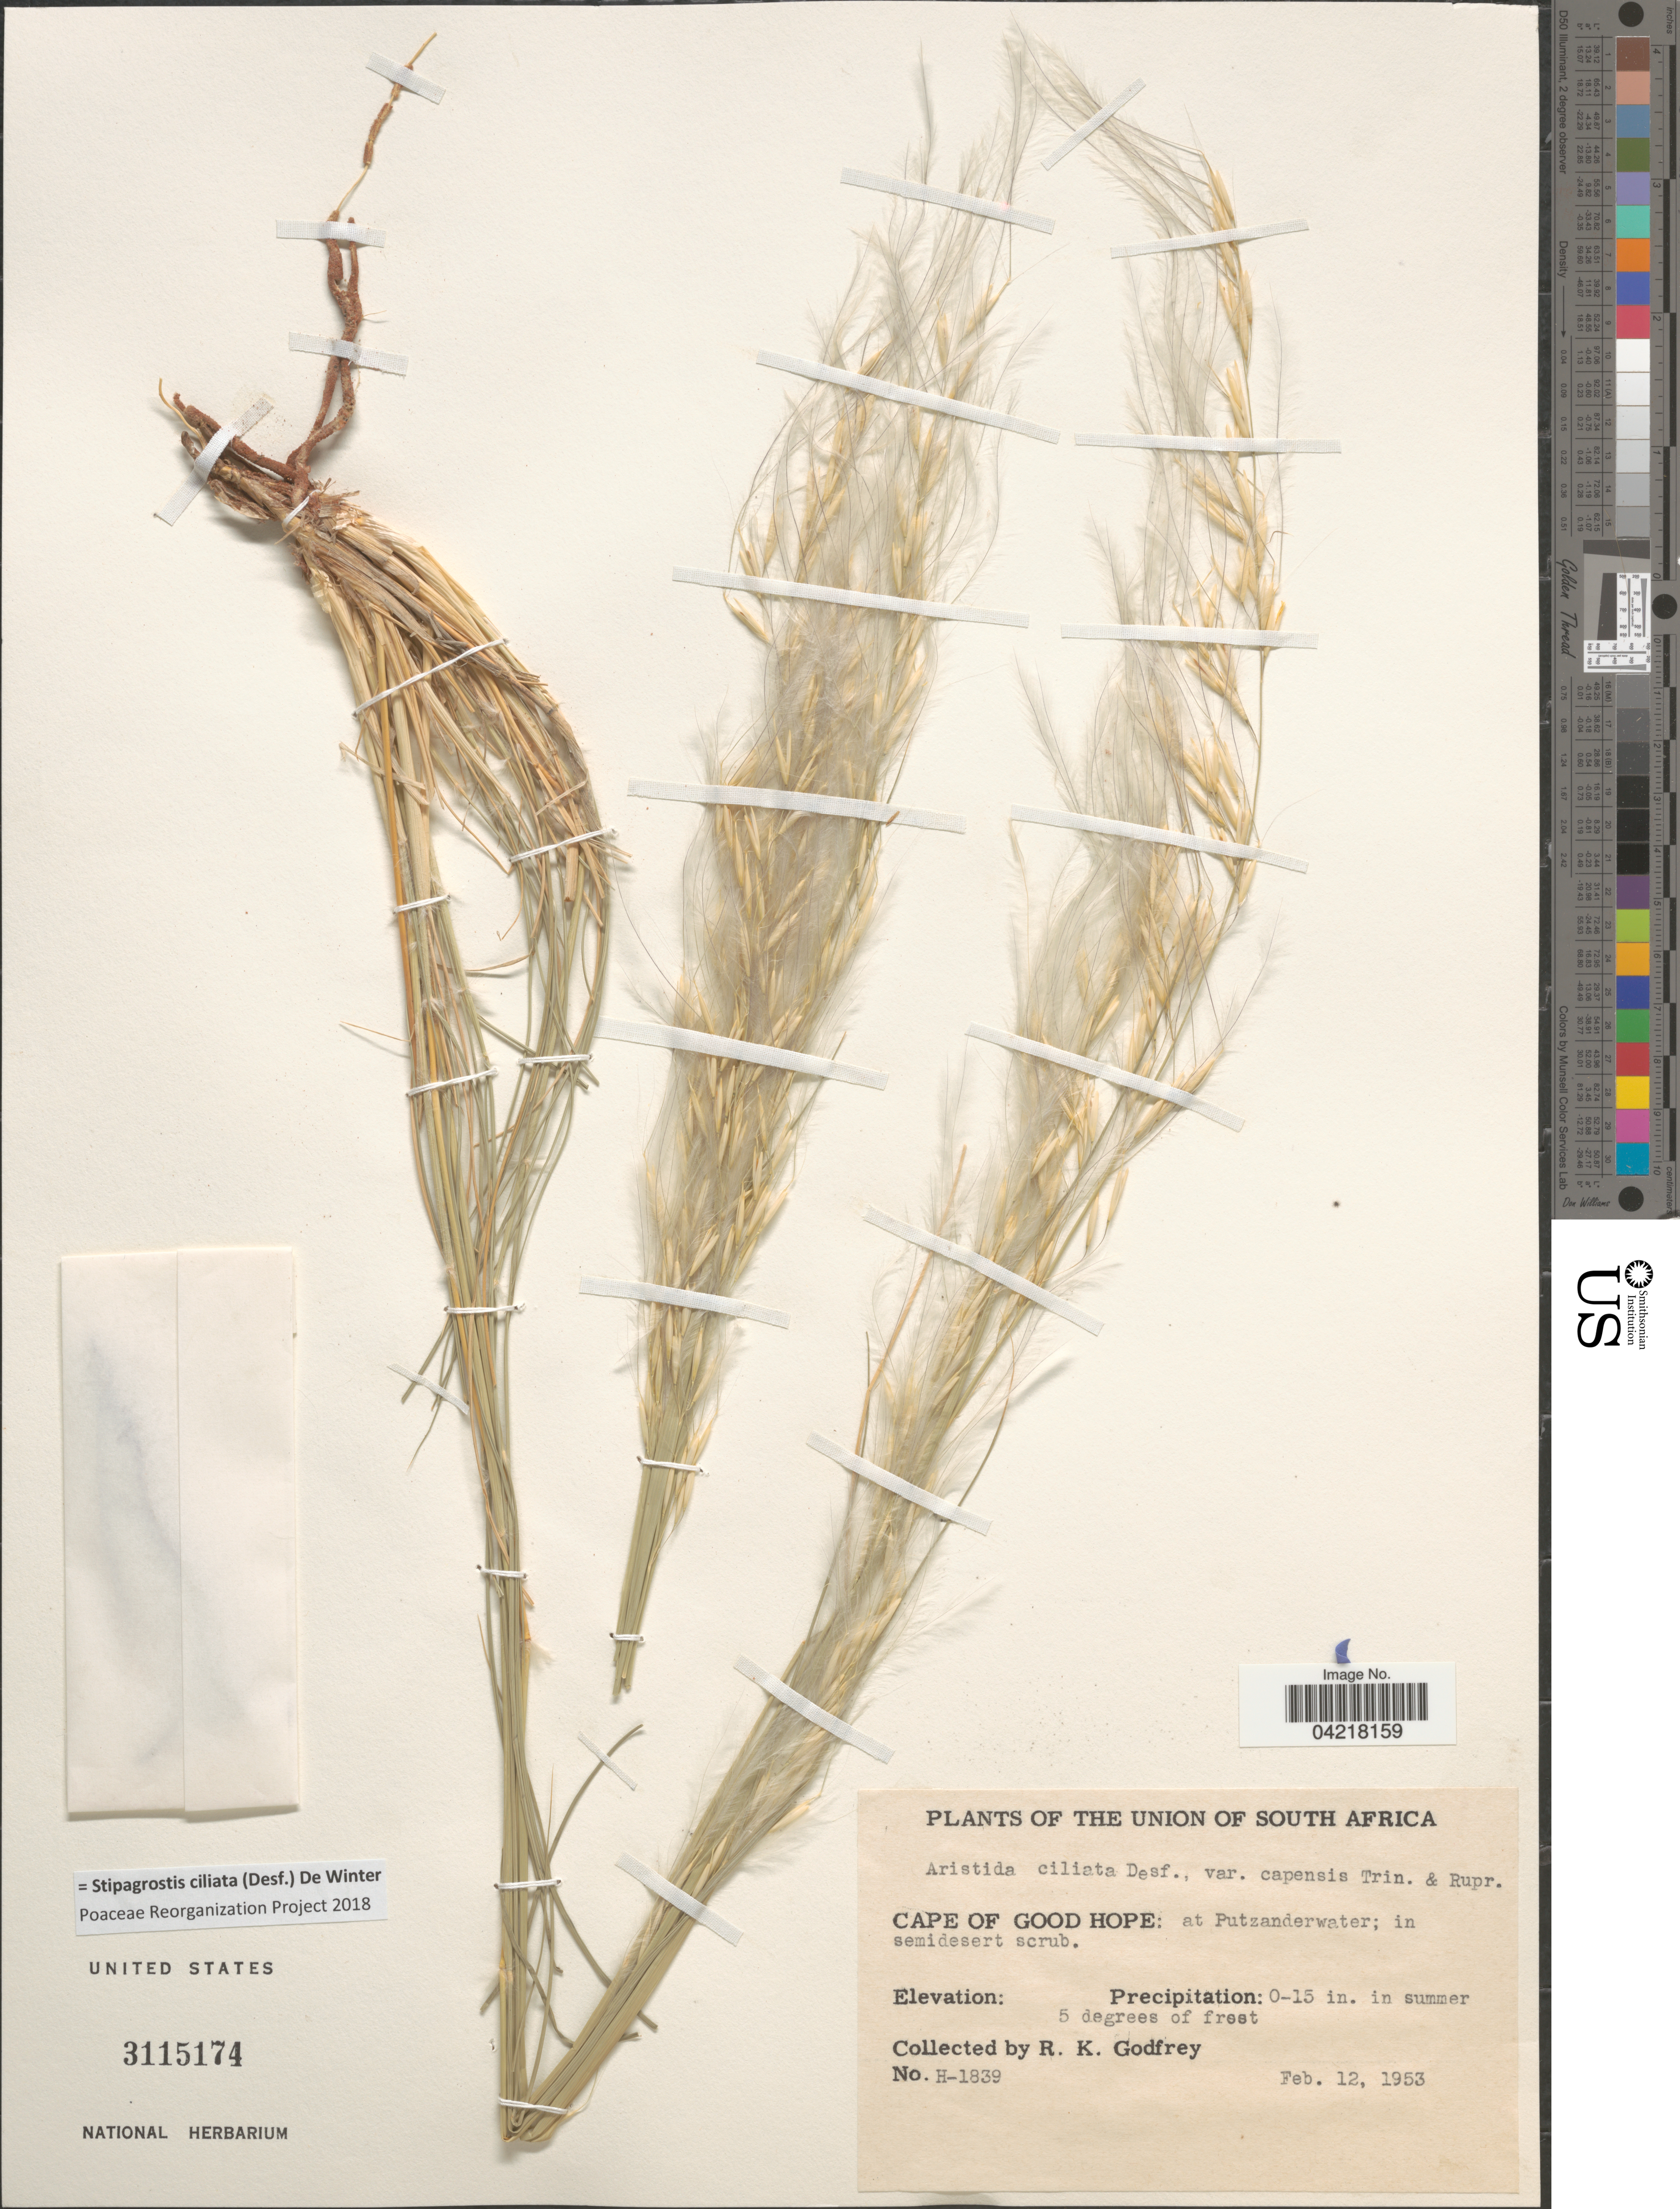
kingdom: Plantae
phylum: Tracheophyta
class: Liliopsida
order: Poales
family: Poaceae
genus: Stipagrostis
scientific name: Stipagrostis ciliata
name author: (Desf.) De Winter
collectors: R. K. Godfrey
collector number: H-1839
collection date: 1953-02-12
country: South Africa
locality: The Union of South Africa. Cape of Good Hope: at Putzanderwater.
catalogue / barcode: US 3115174